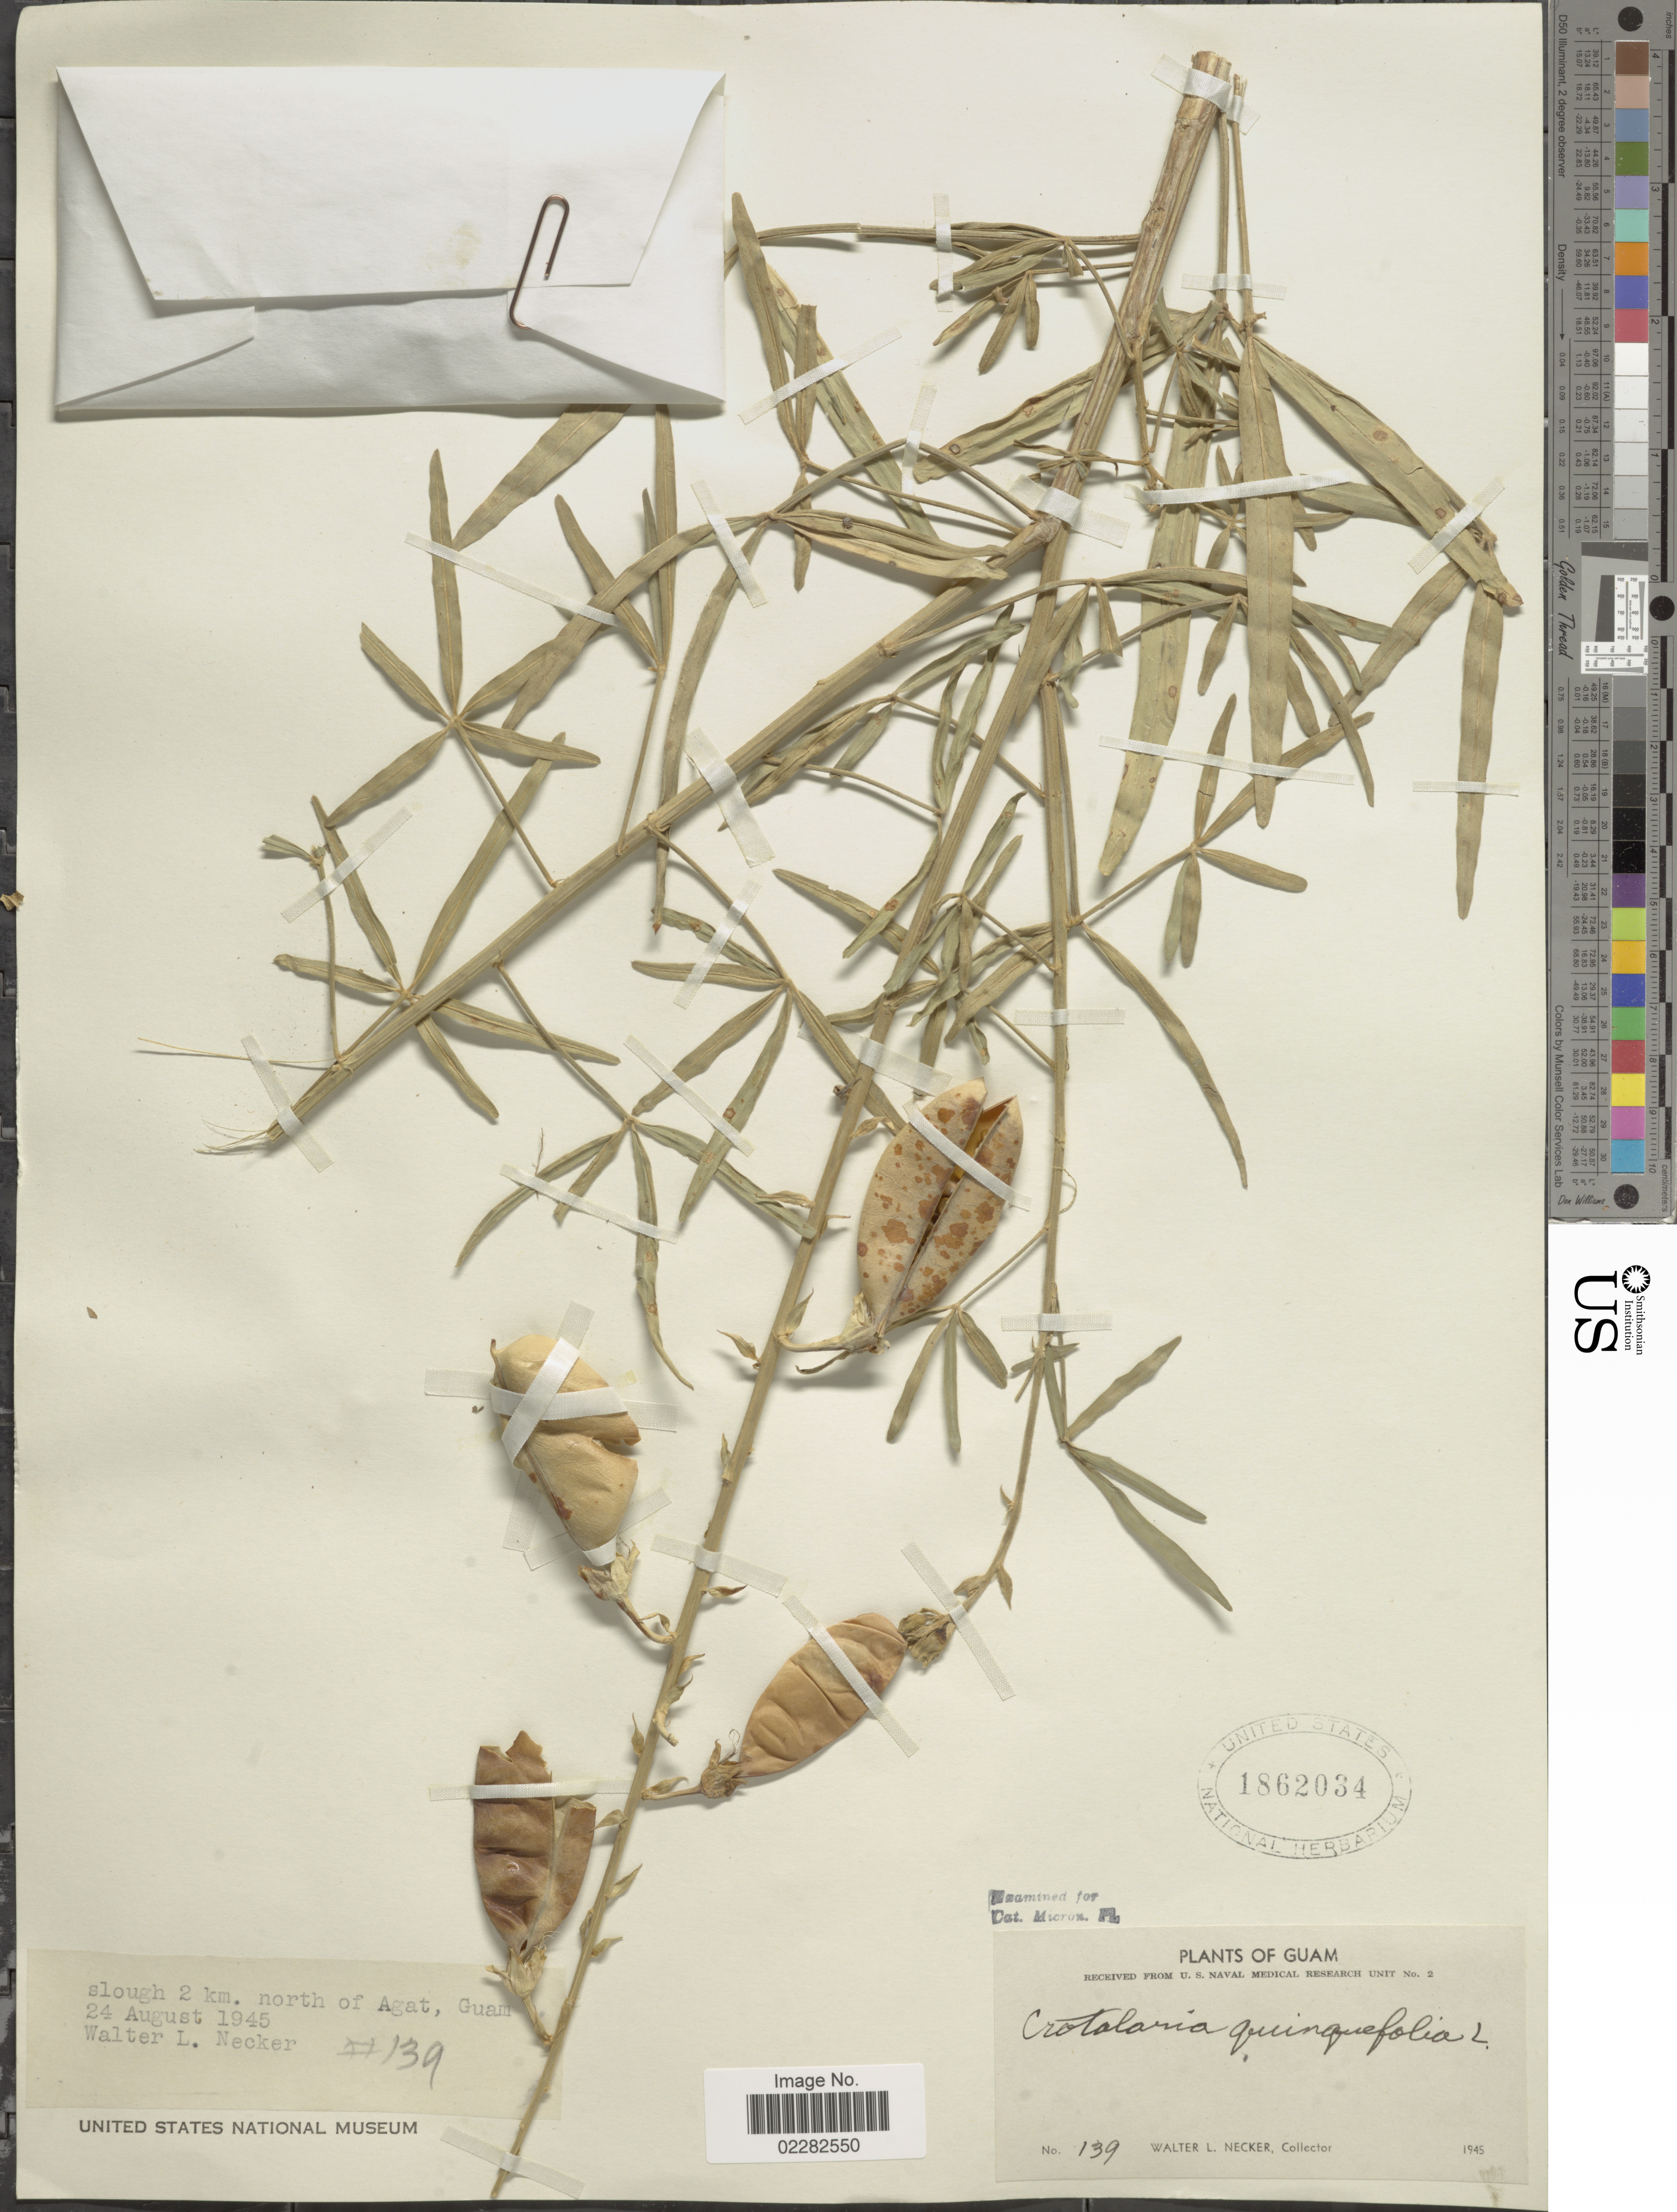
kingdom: Plantae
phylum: Tracheophyta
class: Magnoliopsida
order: Fabales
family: Fabaceae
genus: Crotalaria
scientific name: Crotalaria quinquefolia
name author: L.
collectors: W. L. Necker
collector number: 139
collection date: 1945-08-24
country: Guam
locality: Slough 2 km. north of Agat.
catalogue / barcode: US 1862034